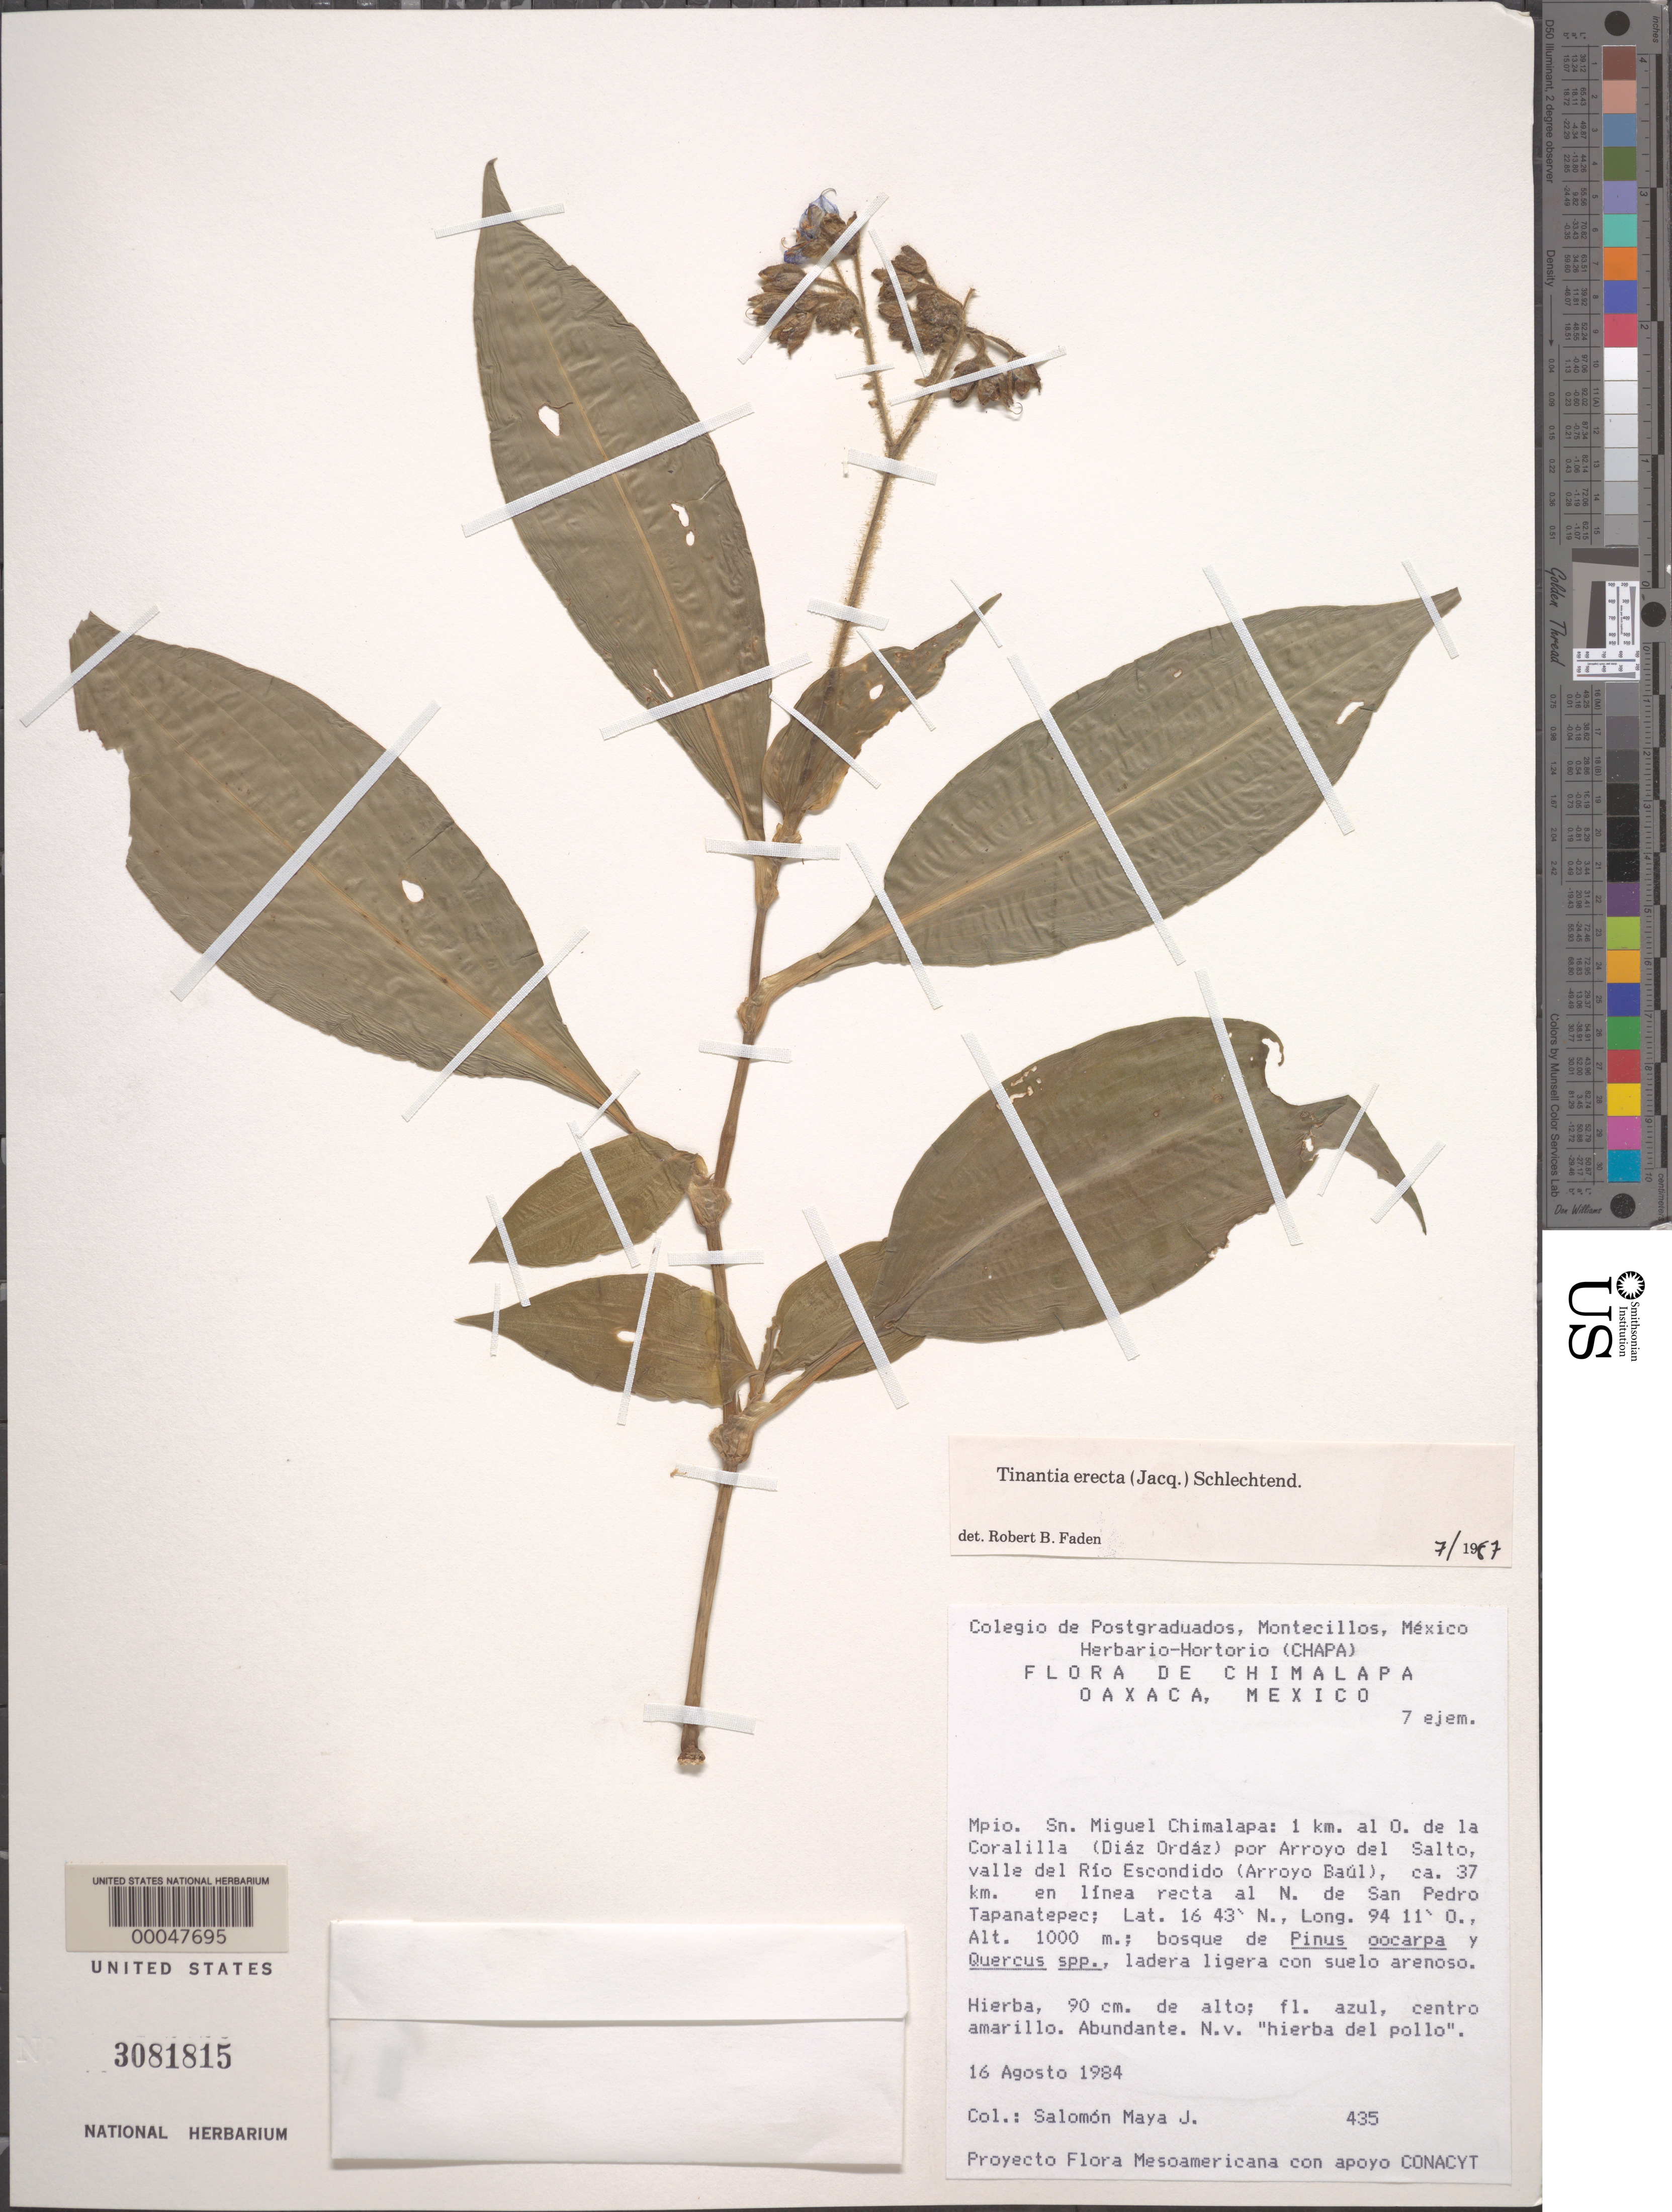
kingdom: Plantae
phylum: Tracheophyta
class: Liliopsida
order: Commelinales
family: Commelinaceae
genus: Tinantia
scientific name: Tinantia erecta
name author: (Jacq.) Fenzl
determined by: Faden, Robert B., (US), Smithsonian Institution - National Museum of Natural History (UNITED STATES)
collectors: S. Maya J.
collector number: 435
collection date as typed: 16 Aug 1984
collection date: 1984-08-16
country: Mexico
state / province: Oaxaca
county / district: San Miguel Chimalapa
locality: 1 km W of Coralilla (Diaz Ordaz) por arroyo del Salto Valley of the Rio Escondido (arroyo Baul)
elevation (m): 1000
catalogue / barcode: US 3081815